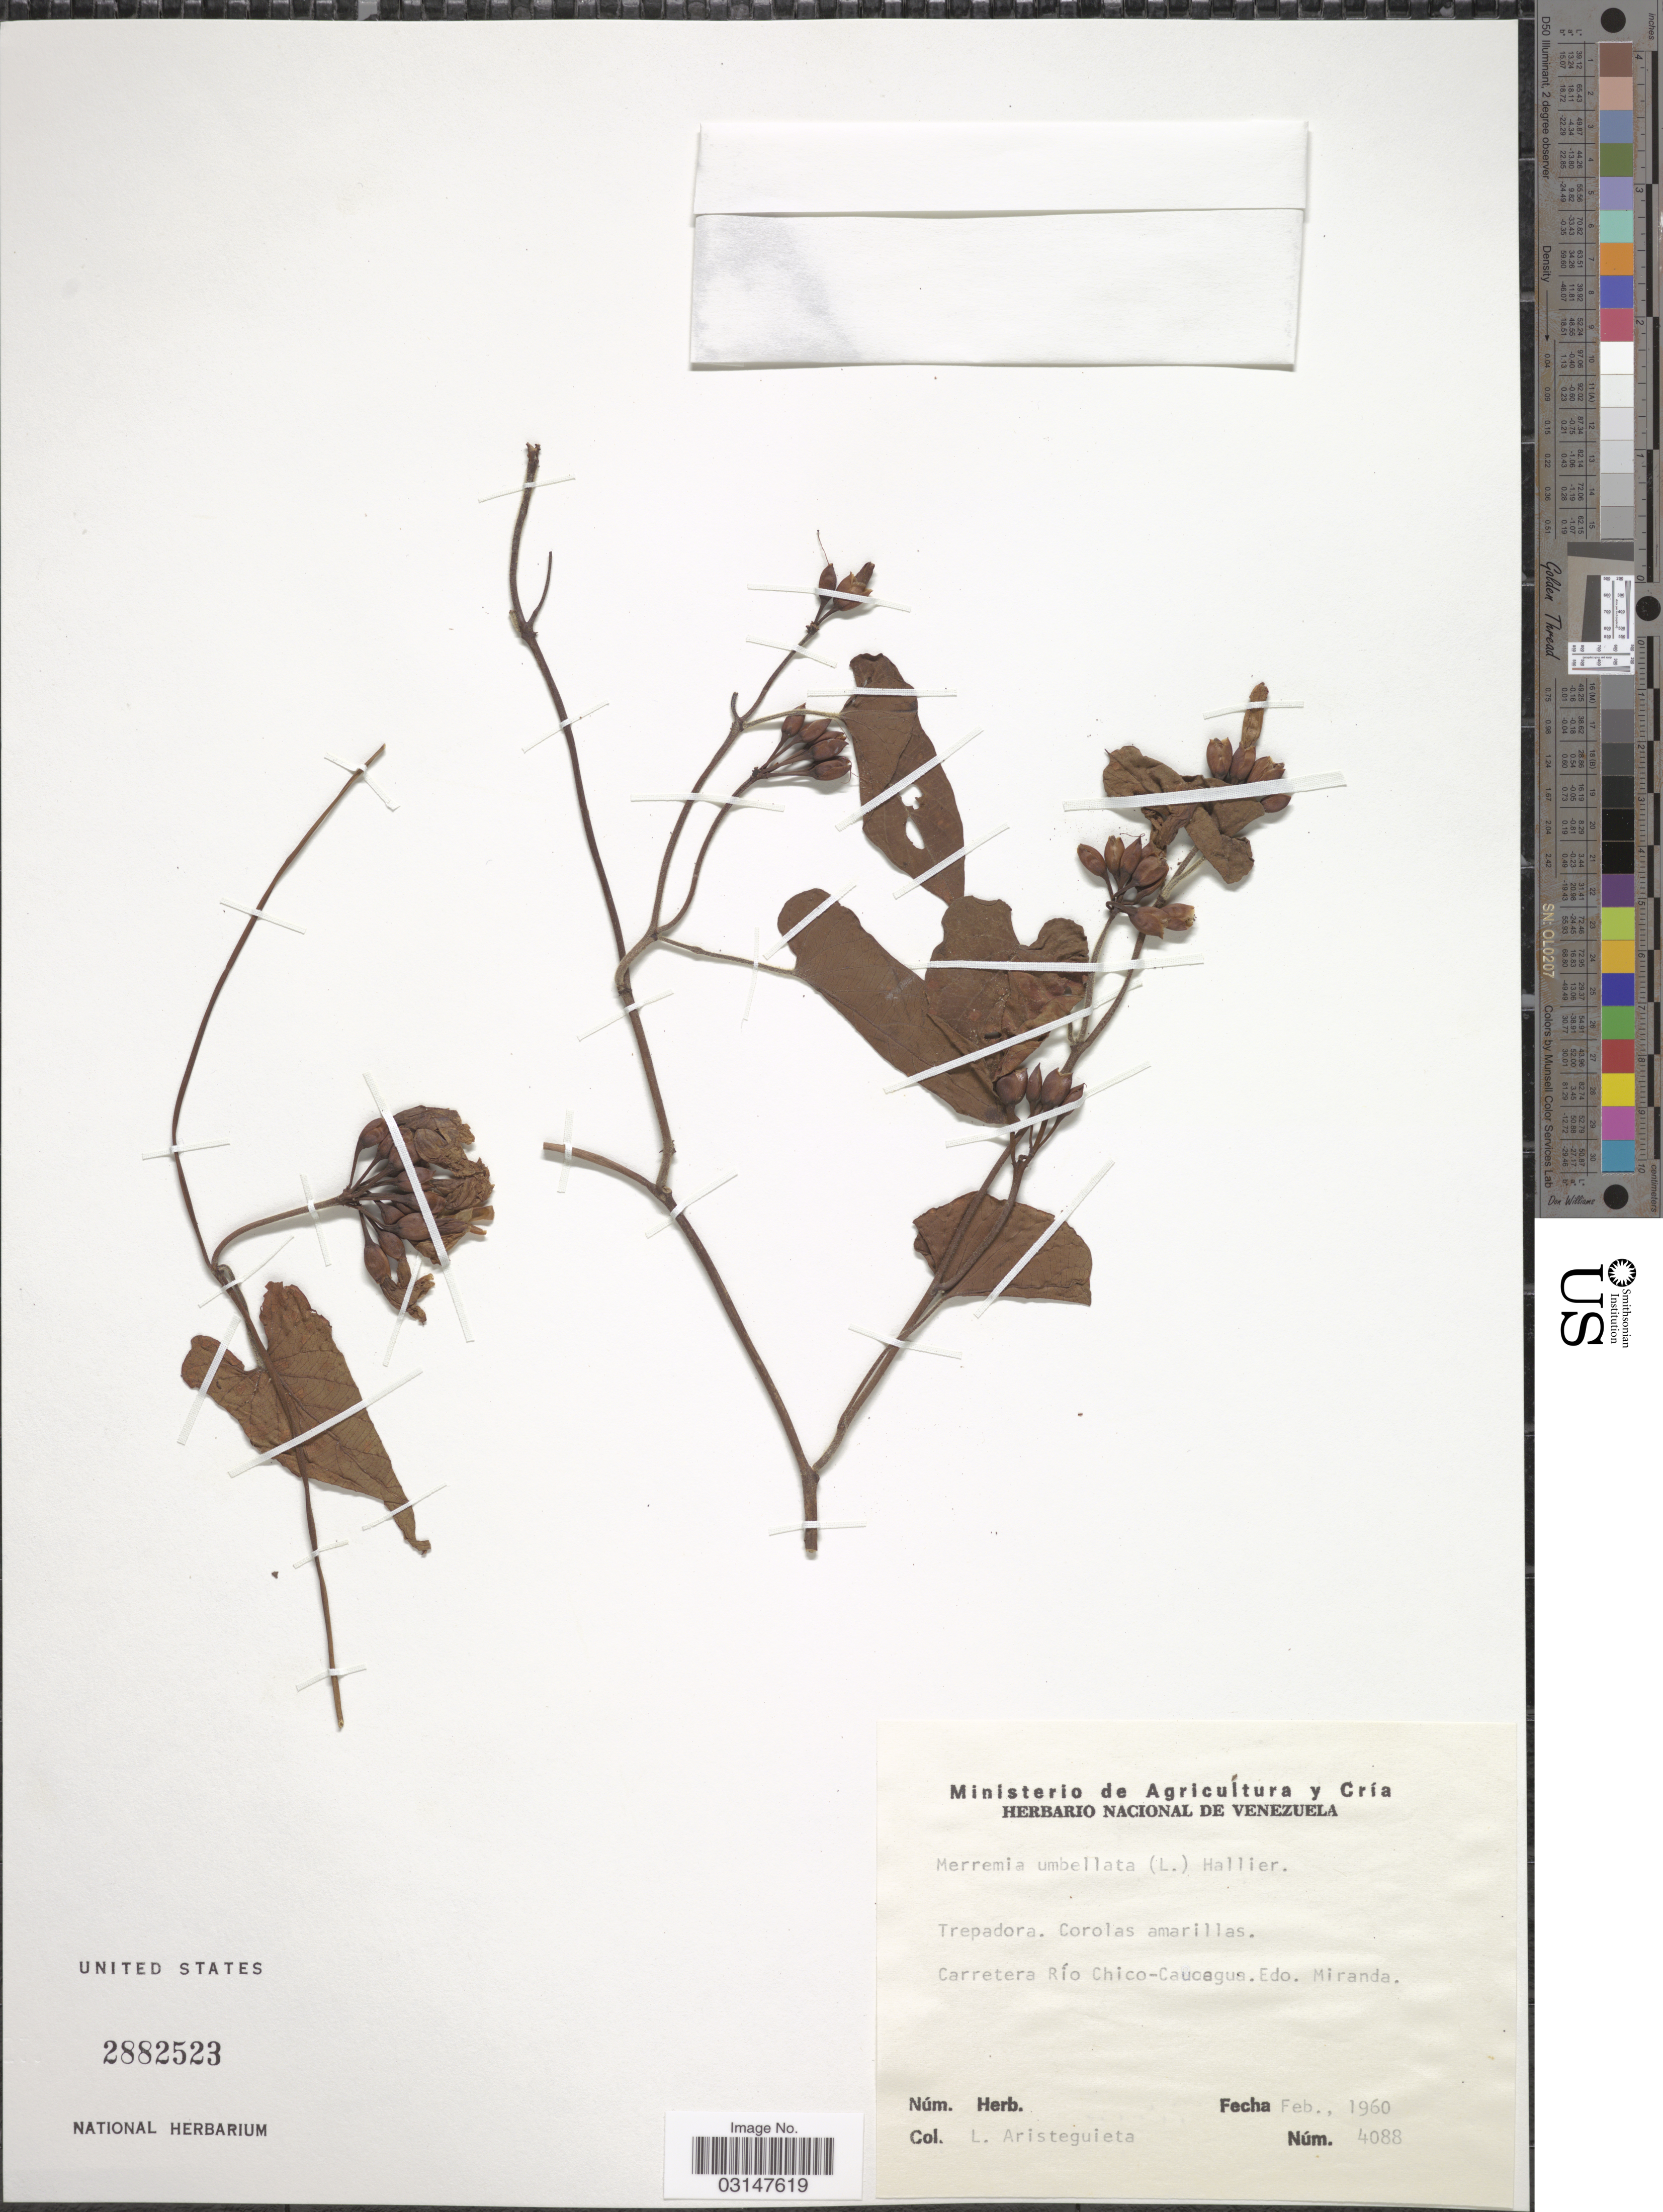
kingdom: Plantae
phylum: Tracheophyta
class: Magnoliopsida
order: Solanales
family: Convolvulaceae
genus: Camonea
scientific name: Camonea umbellata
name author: (L.) A. R. Simões & Staples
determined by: Strong, Mark T., (BOT), Smithsonian Institution - National Museum of Natural History (UNITED STATES)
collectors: L. Aristeguieta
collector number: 4088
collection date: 1960-02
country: Venezuela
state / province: Miranda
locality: Carretera Río Chico-Caucagua.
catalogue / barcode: US 2882523